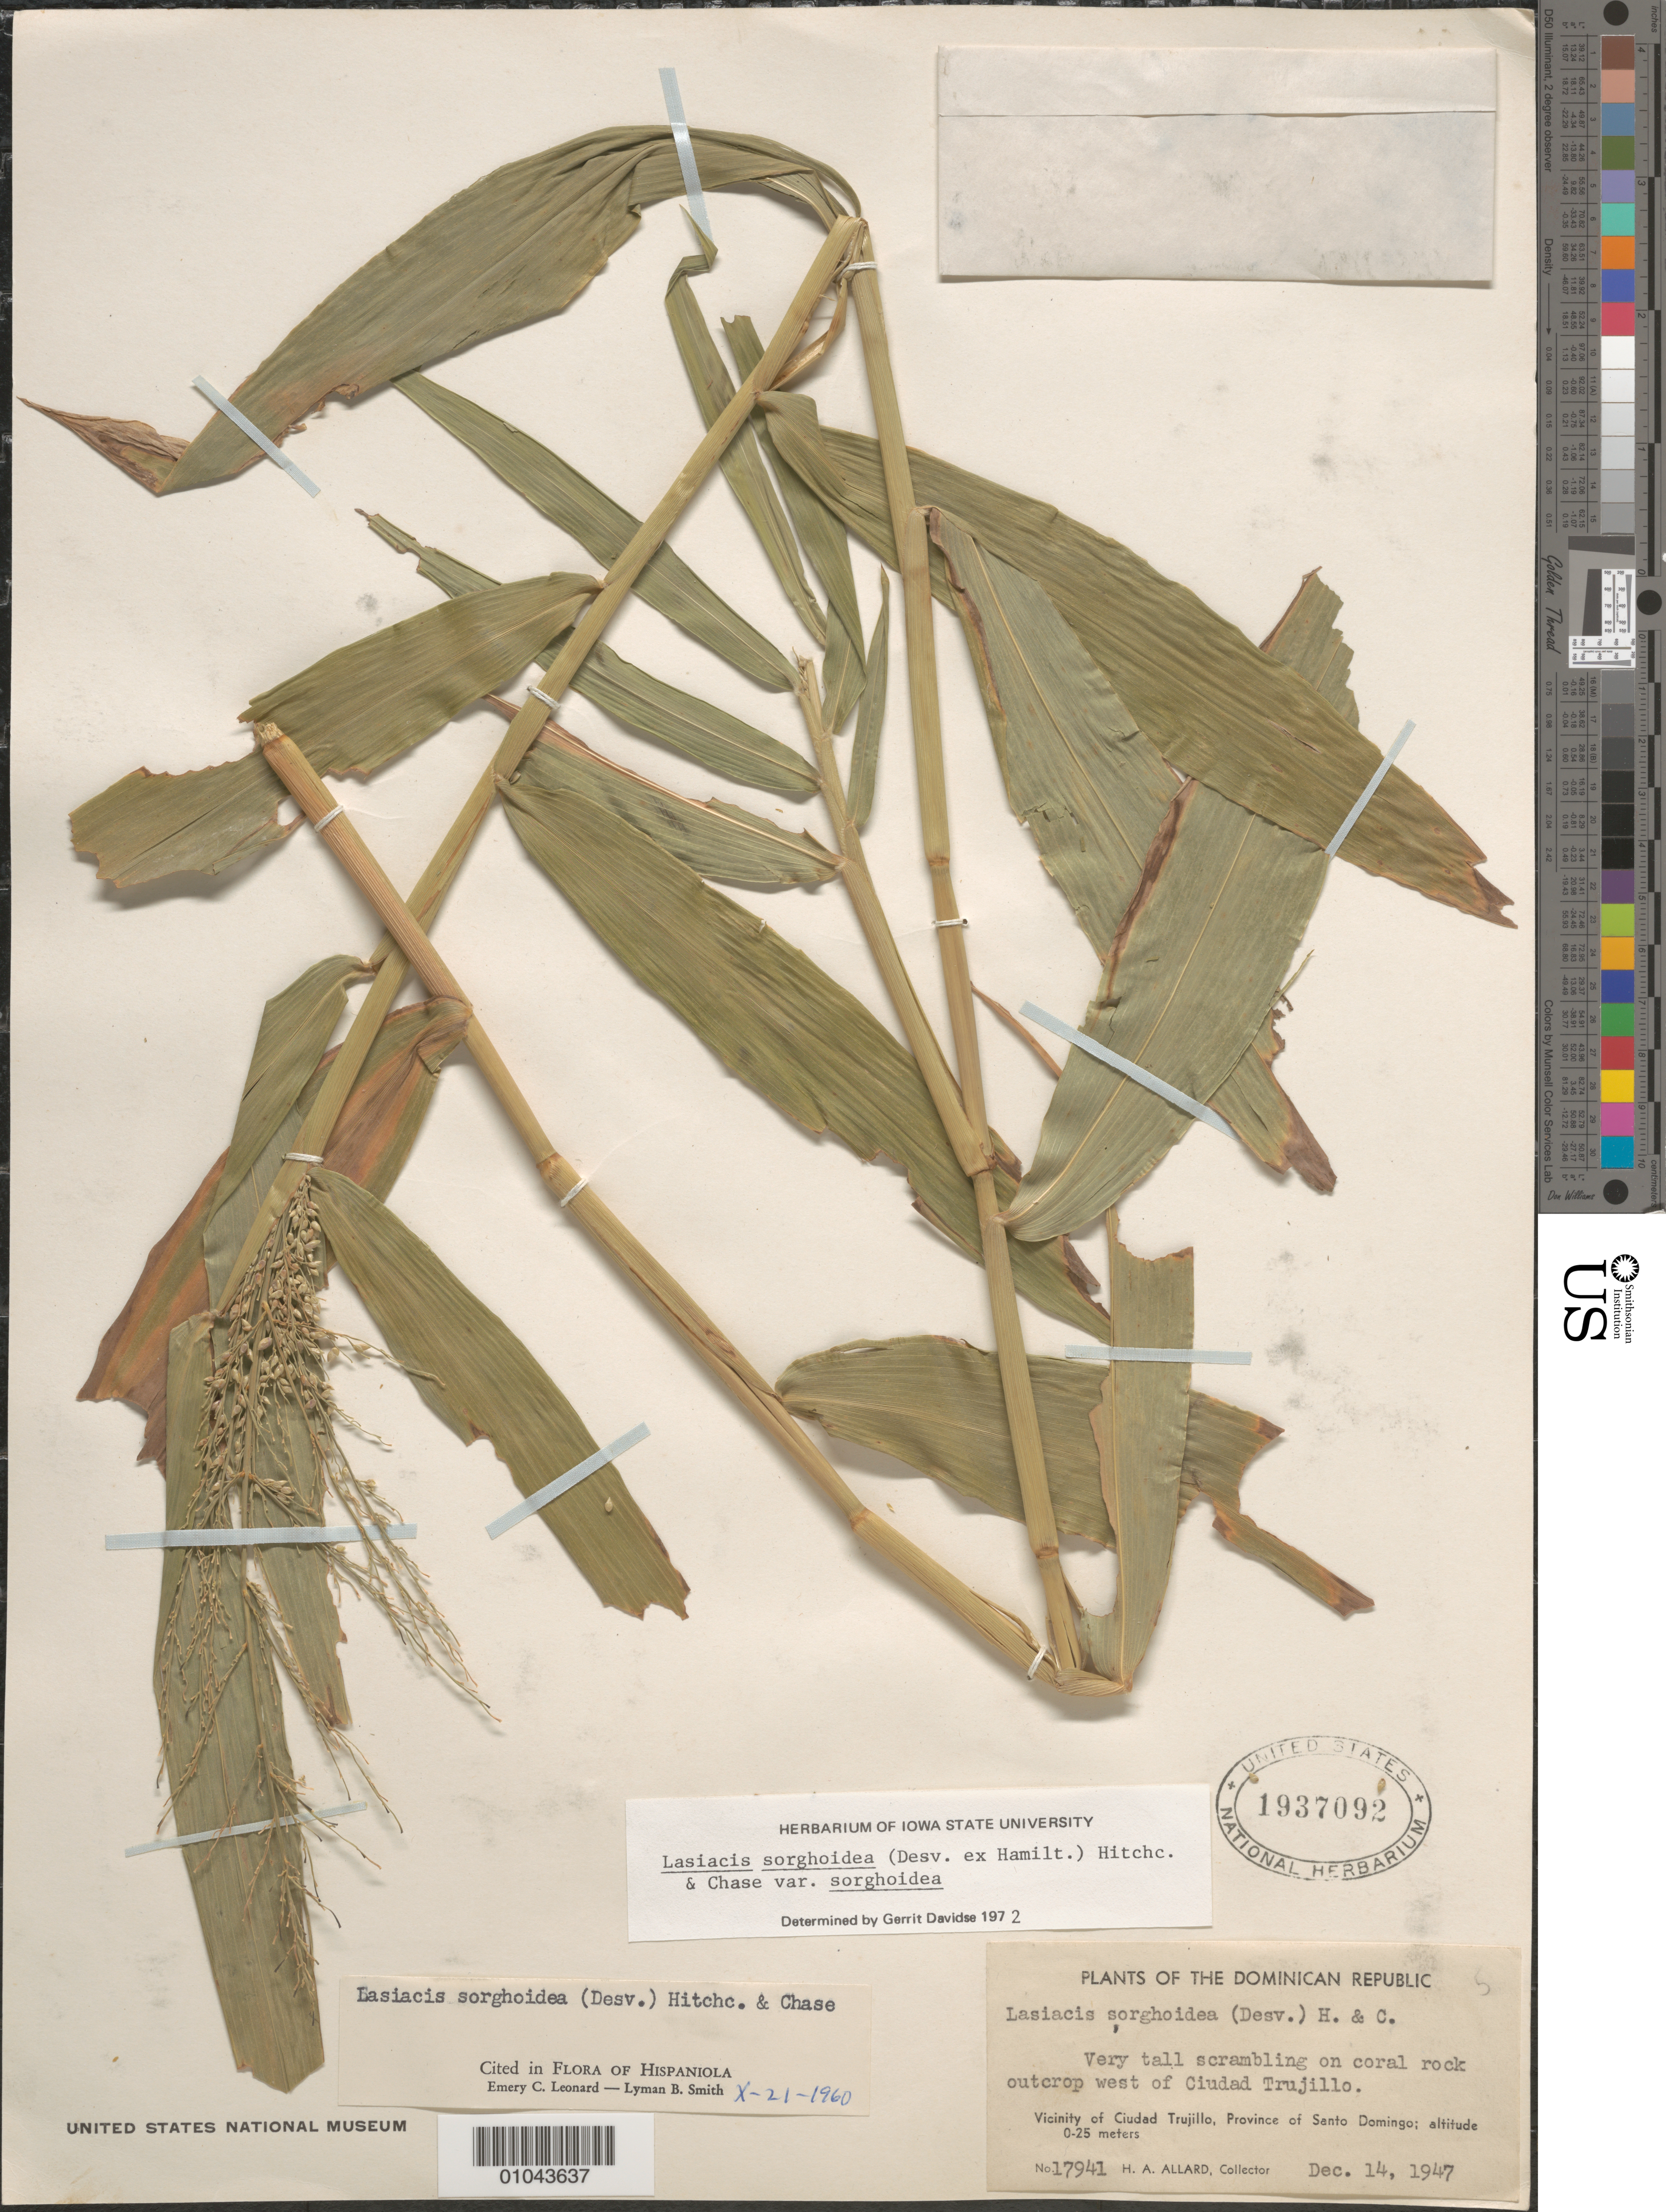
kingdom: Plantae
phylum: Tracheophyta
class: Liliopsida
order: Poales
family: Poaceae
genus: Lasiacis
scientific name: Lasiacis sorghoidea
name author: (Desv. ex Ham.) Hitchc. & Chase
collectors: H. A. Allard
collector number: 17941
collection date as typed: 14 Dec 1947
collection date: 1947-12-14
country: Dominican Republic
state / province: La Vega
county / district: Santo Domingo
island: Hispaniola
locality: Vicinity of Santo Domingo, Province of Santo Domingo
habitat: on coral rock outcrop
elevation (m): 0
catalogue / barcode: US 1937092